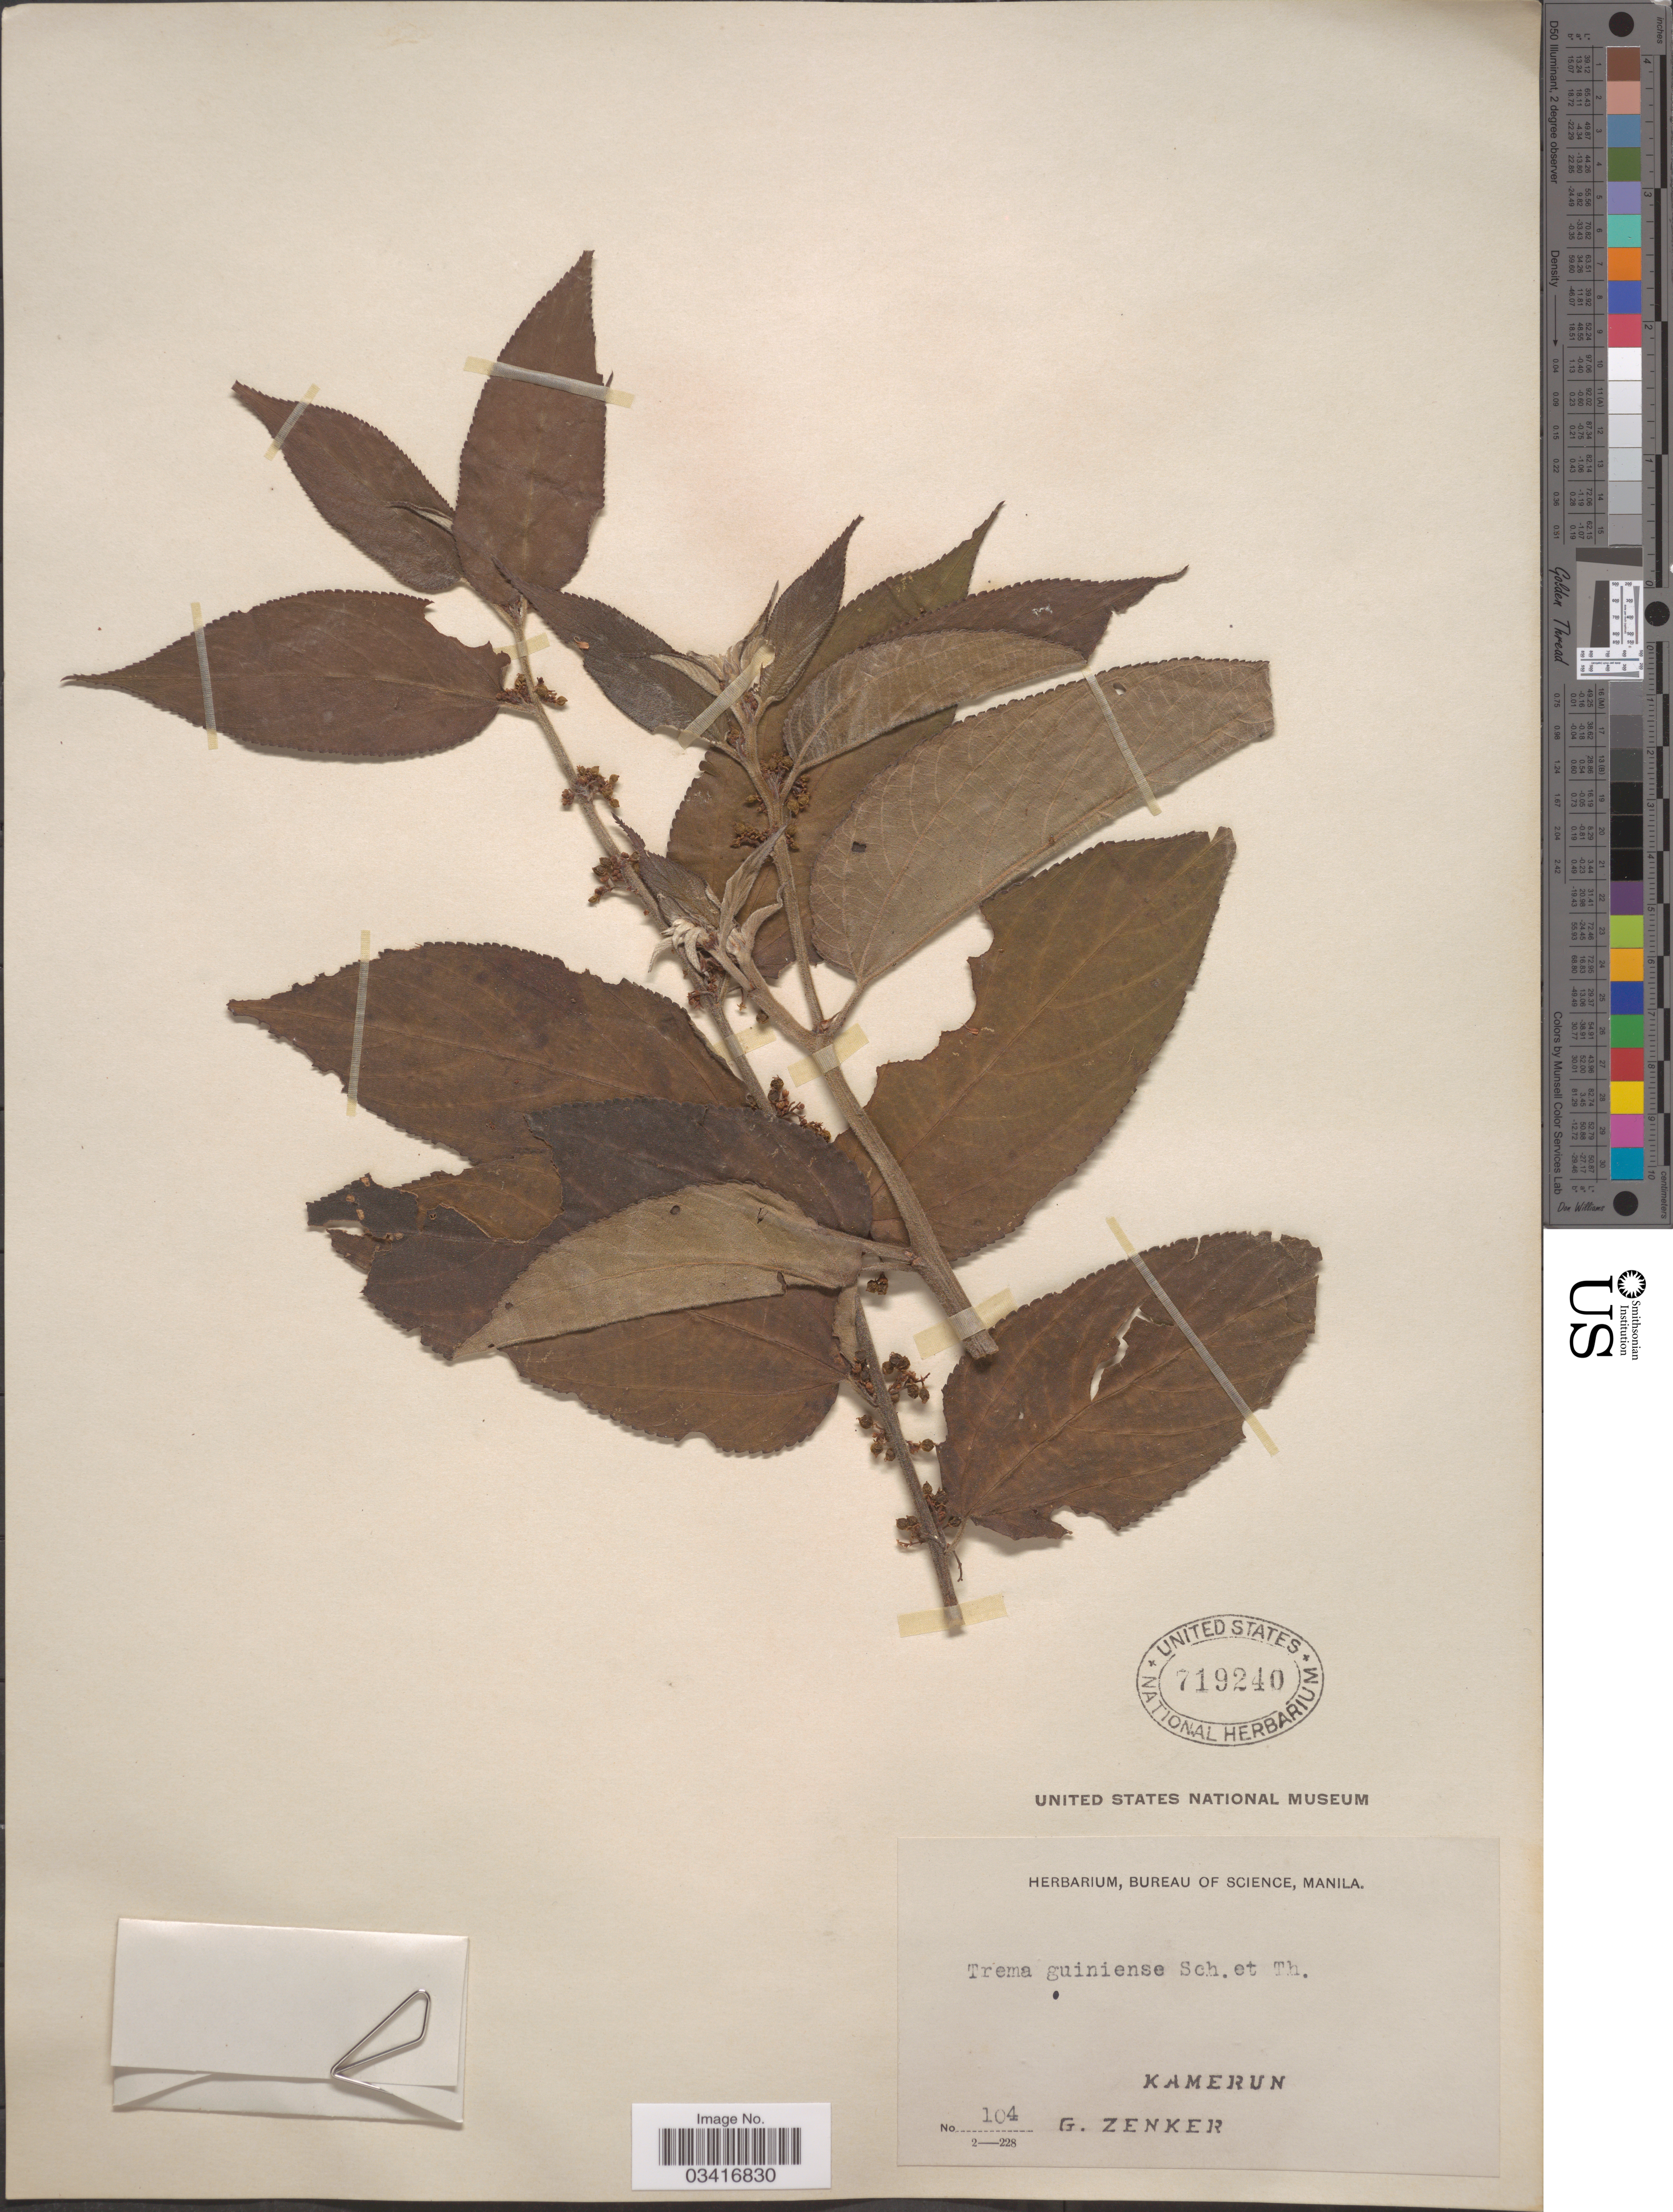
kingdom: Plantae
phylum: Tracheophyta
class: Magnoliopsida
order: Rosales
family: Cannabaceae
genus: Trema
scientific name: Trema guineense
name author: (Schumach. & Thonn.) Ficalho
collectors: G. A. Zenker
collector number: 104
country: Cameroon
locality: Kamerun.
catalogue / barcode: US 719240